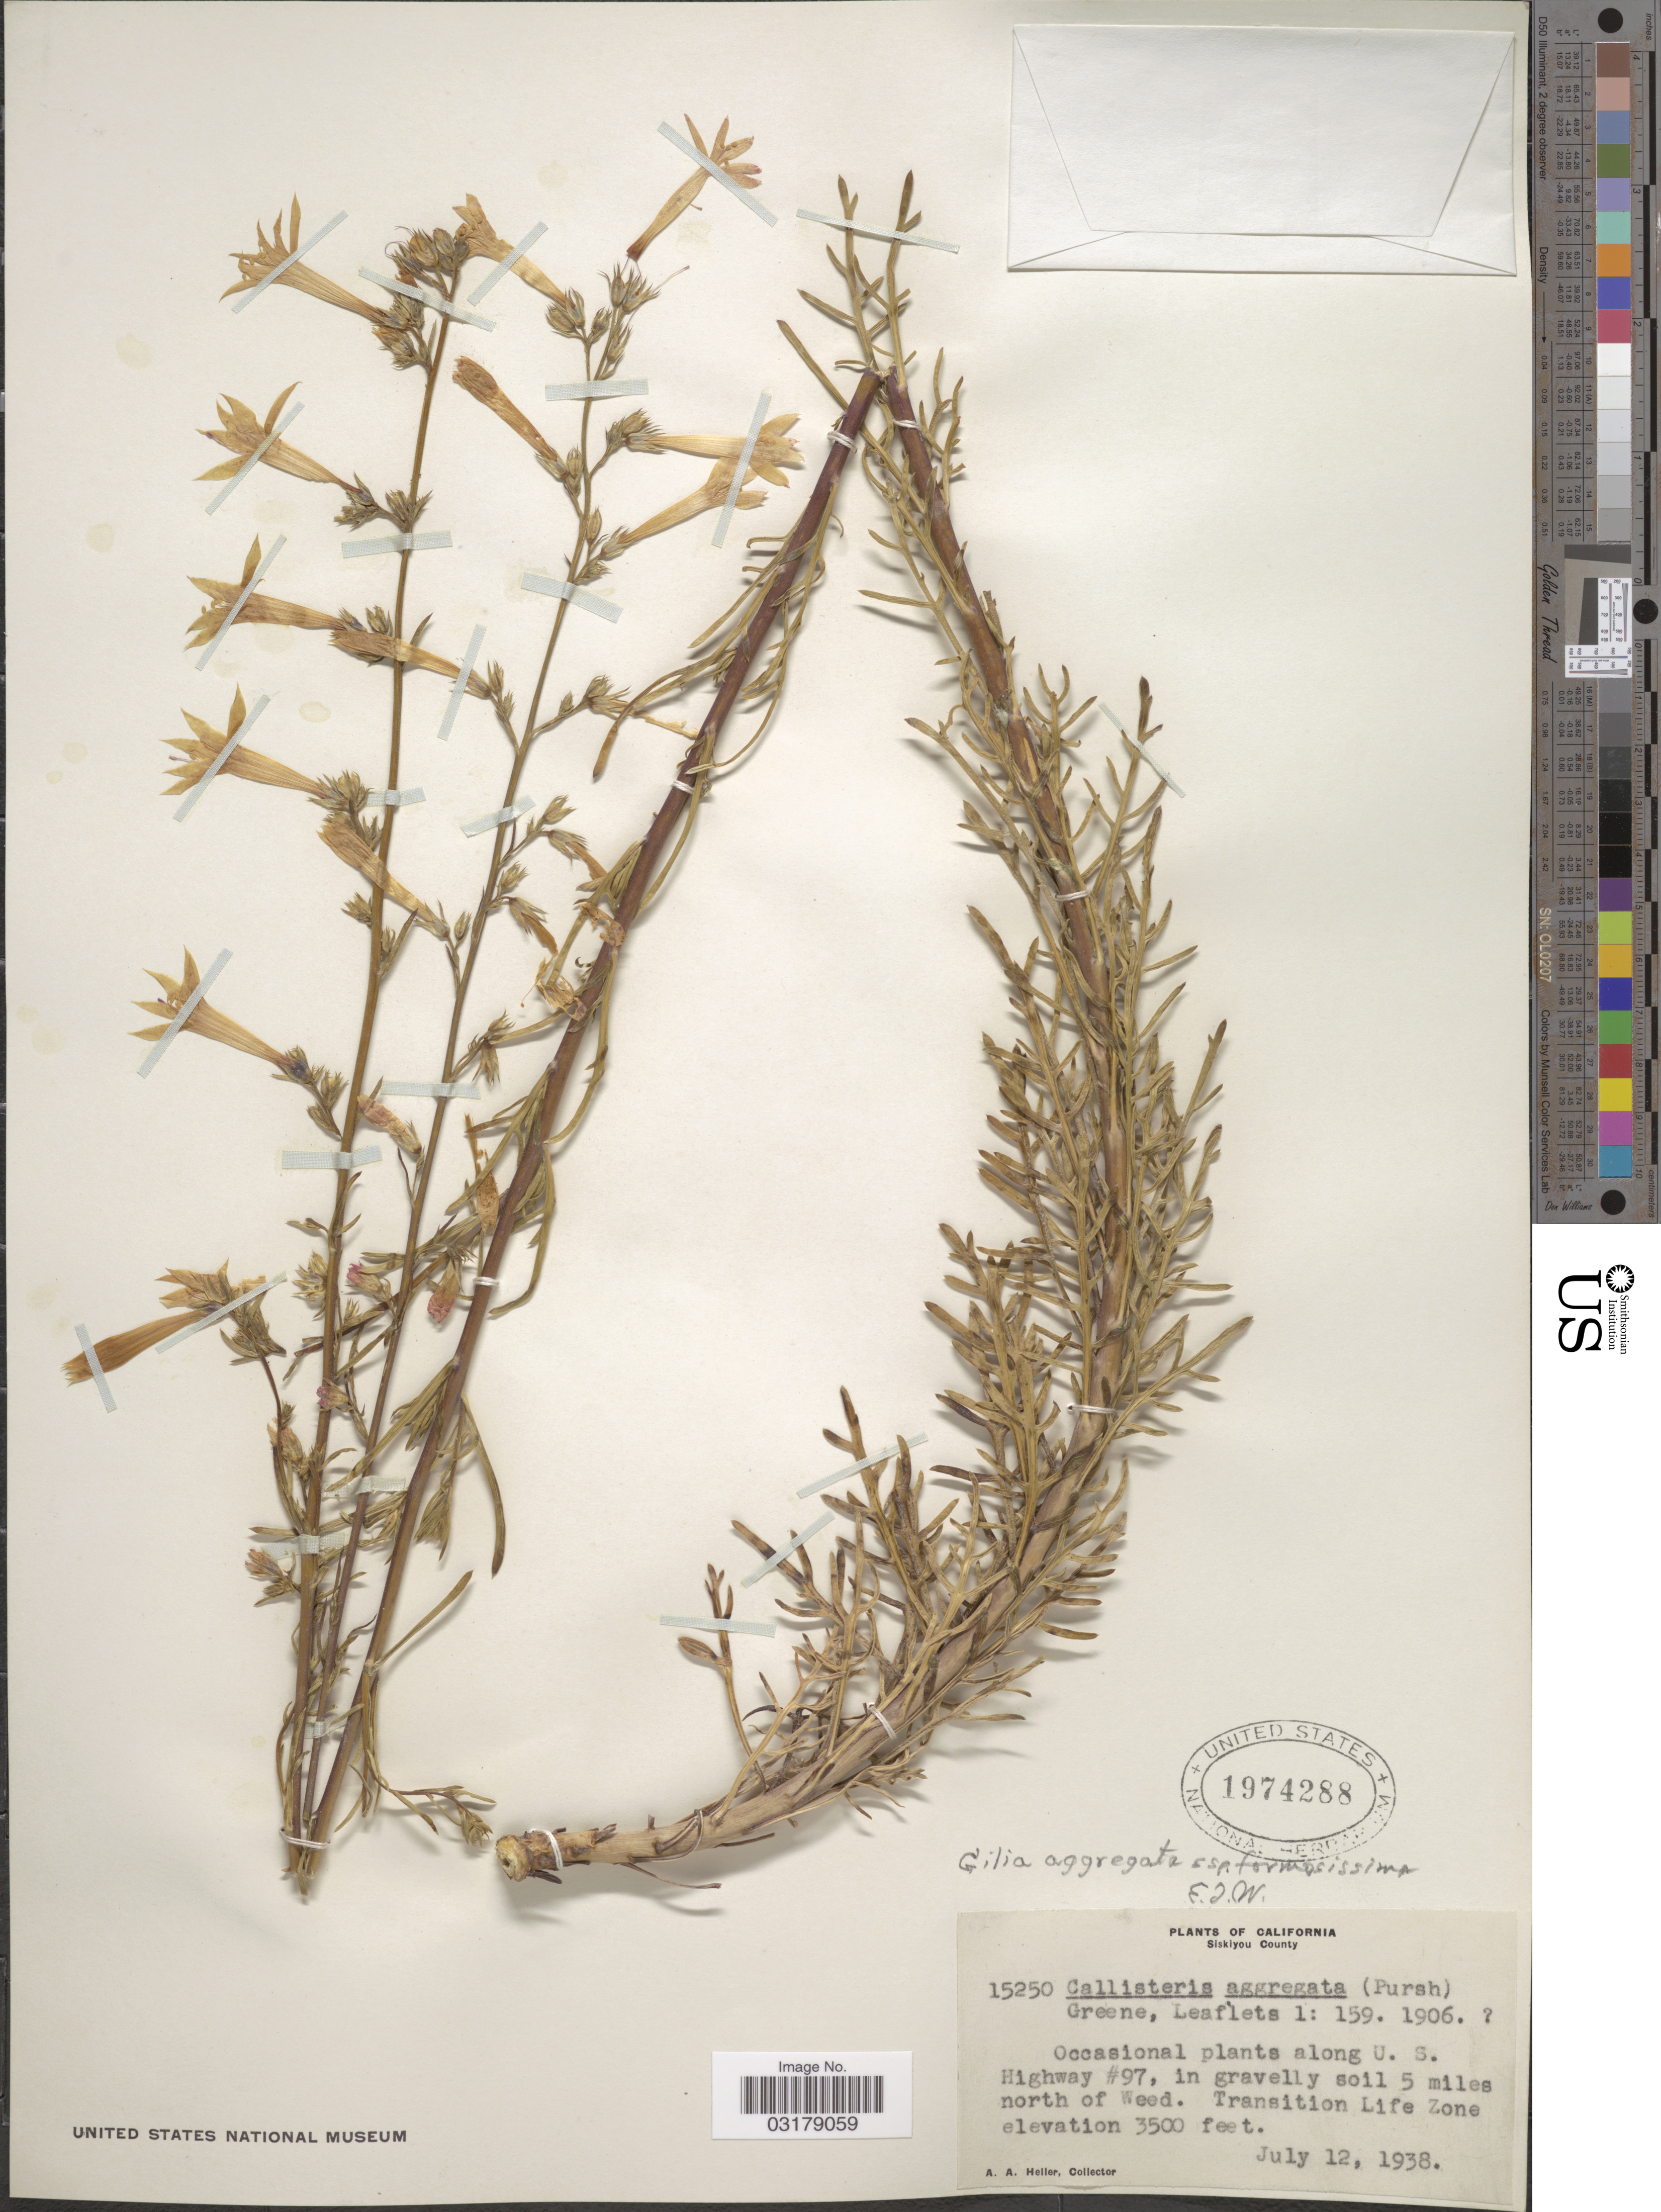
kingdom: Plantae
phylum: Tracheophyta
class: Magnoliopsida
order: Ericales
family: Polemoniaceae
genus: Ipomopsis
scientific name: Ipomopsis aggregata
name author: (Pursh) V.E. Grant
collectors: A. A. Heller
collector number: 15250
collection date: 1938-07-12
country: United States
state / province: California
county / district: Siskiyou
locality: Siskiyou County. Along U.S. Highway #97, in gravelly soil 5 miles north of Weed. Transition Life Zone.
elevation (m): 1067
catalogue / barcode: US 1974288